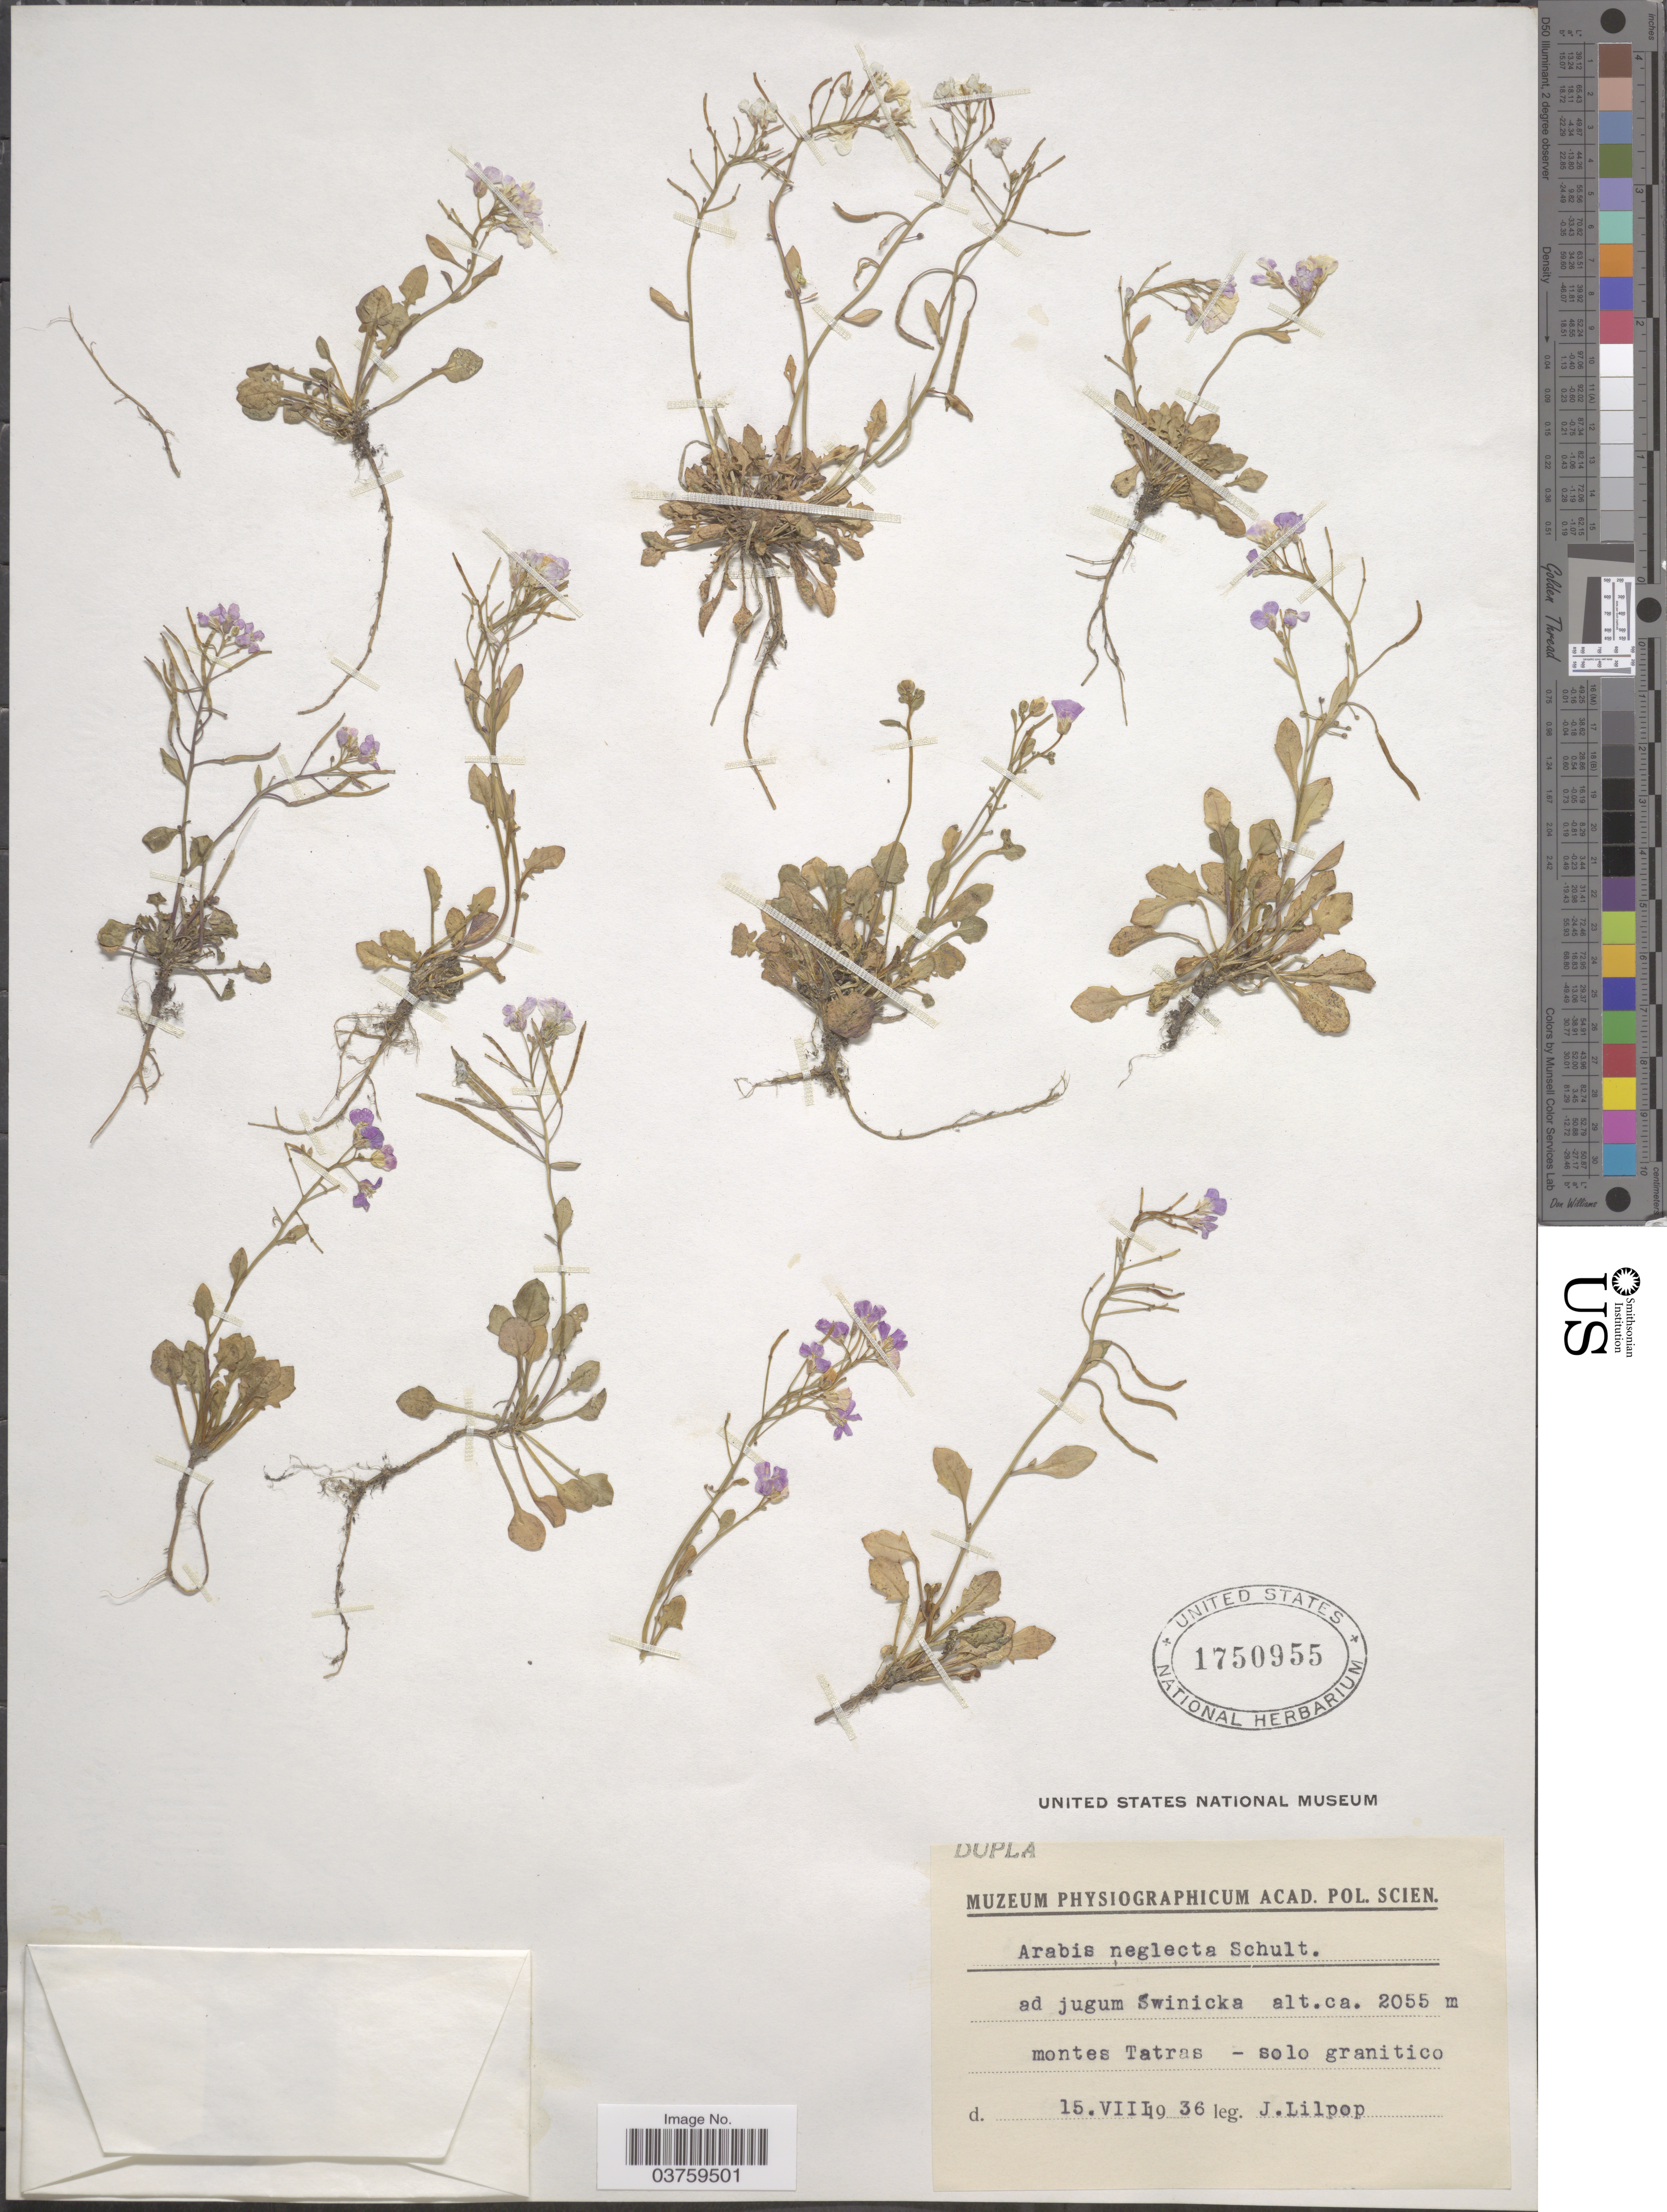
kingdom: Plantae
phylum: Tracheophyta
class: Magnoliopsida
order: Brassicales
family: Brassicaceae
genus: Arabis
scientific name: Arabis neglecta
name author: Schult.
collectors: J. Lilpop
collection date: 1936-08-15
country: Poland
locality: Ad jugum Swinicka montes Tatras - solo granitico.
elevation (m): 2055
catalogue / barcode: US 1750955